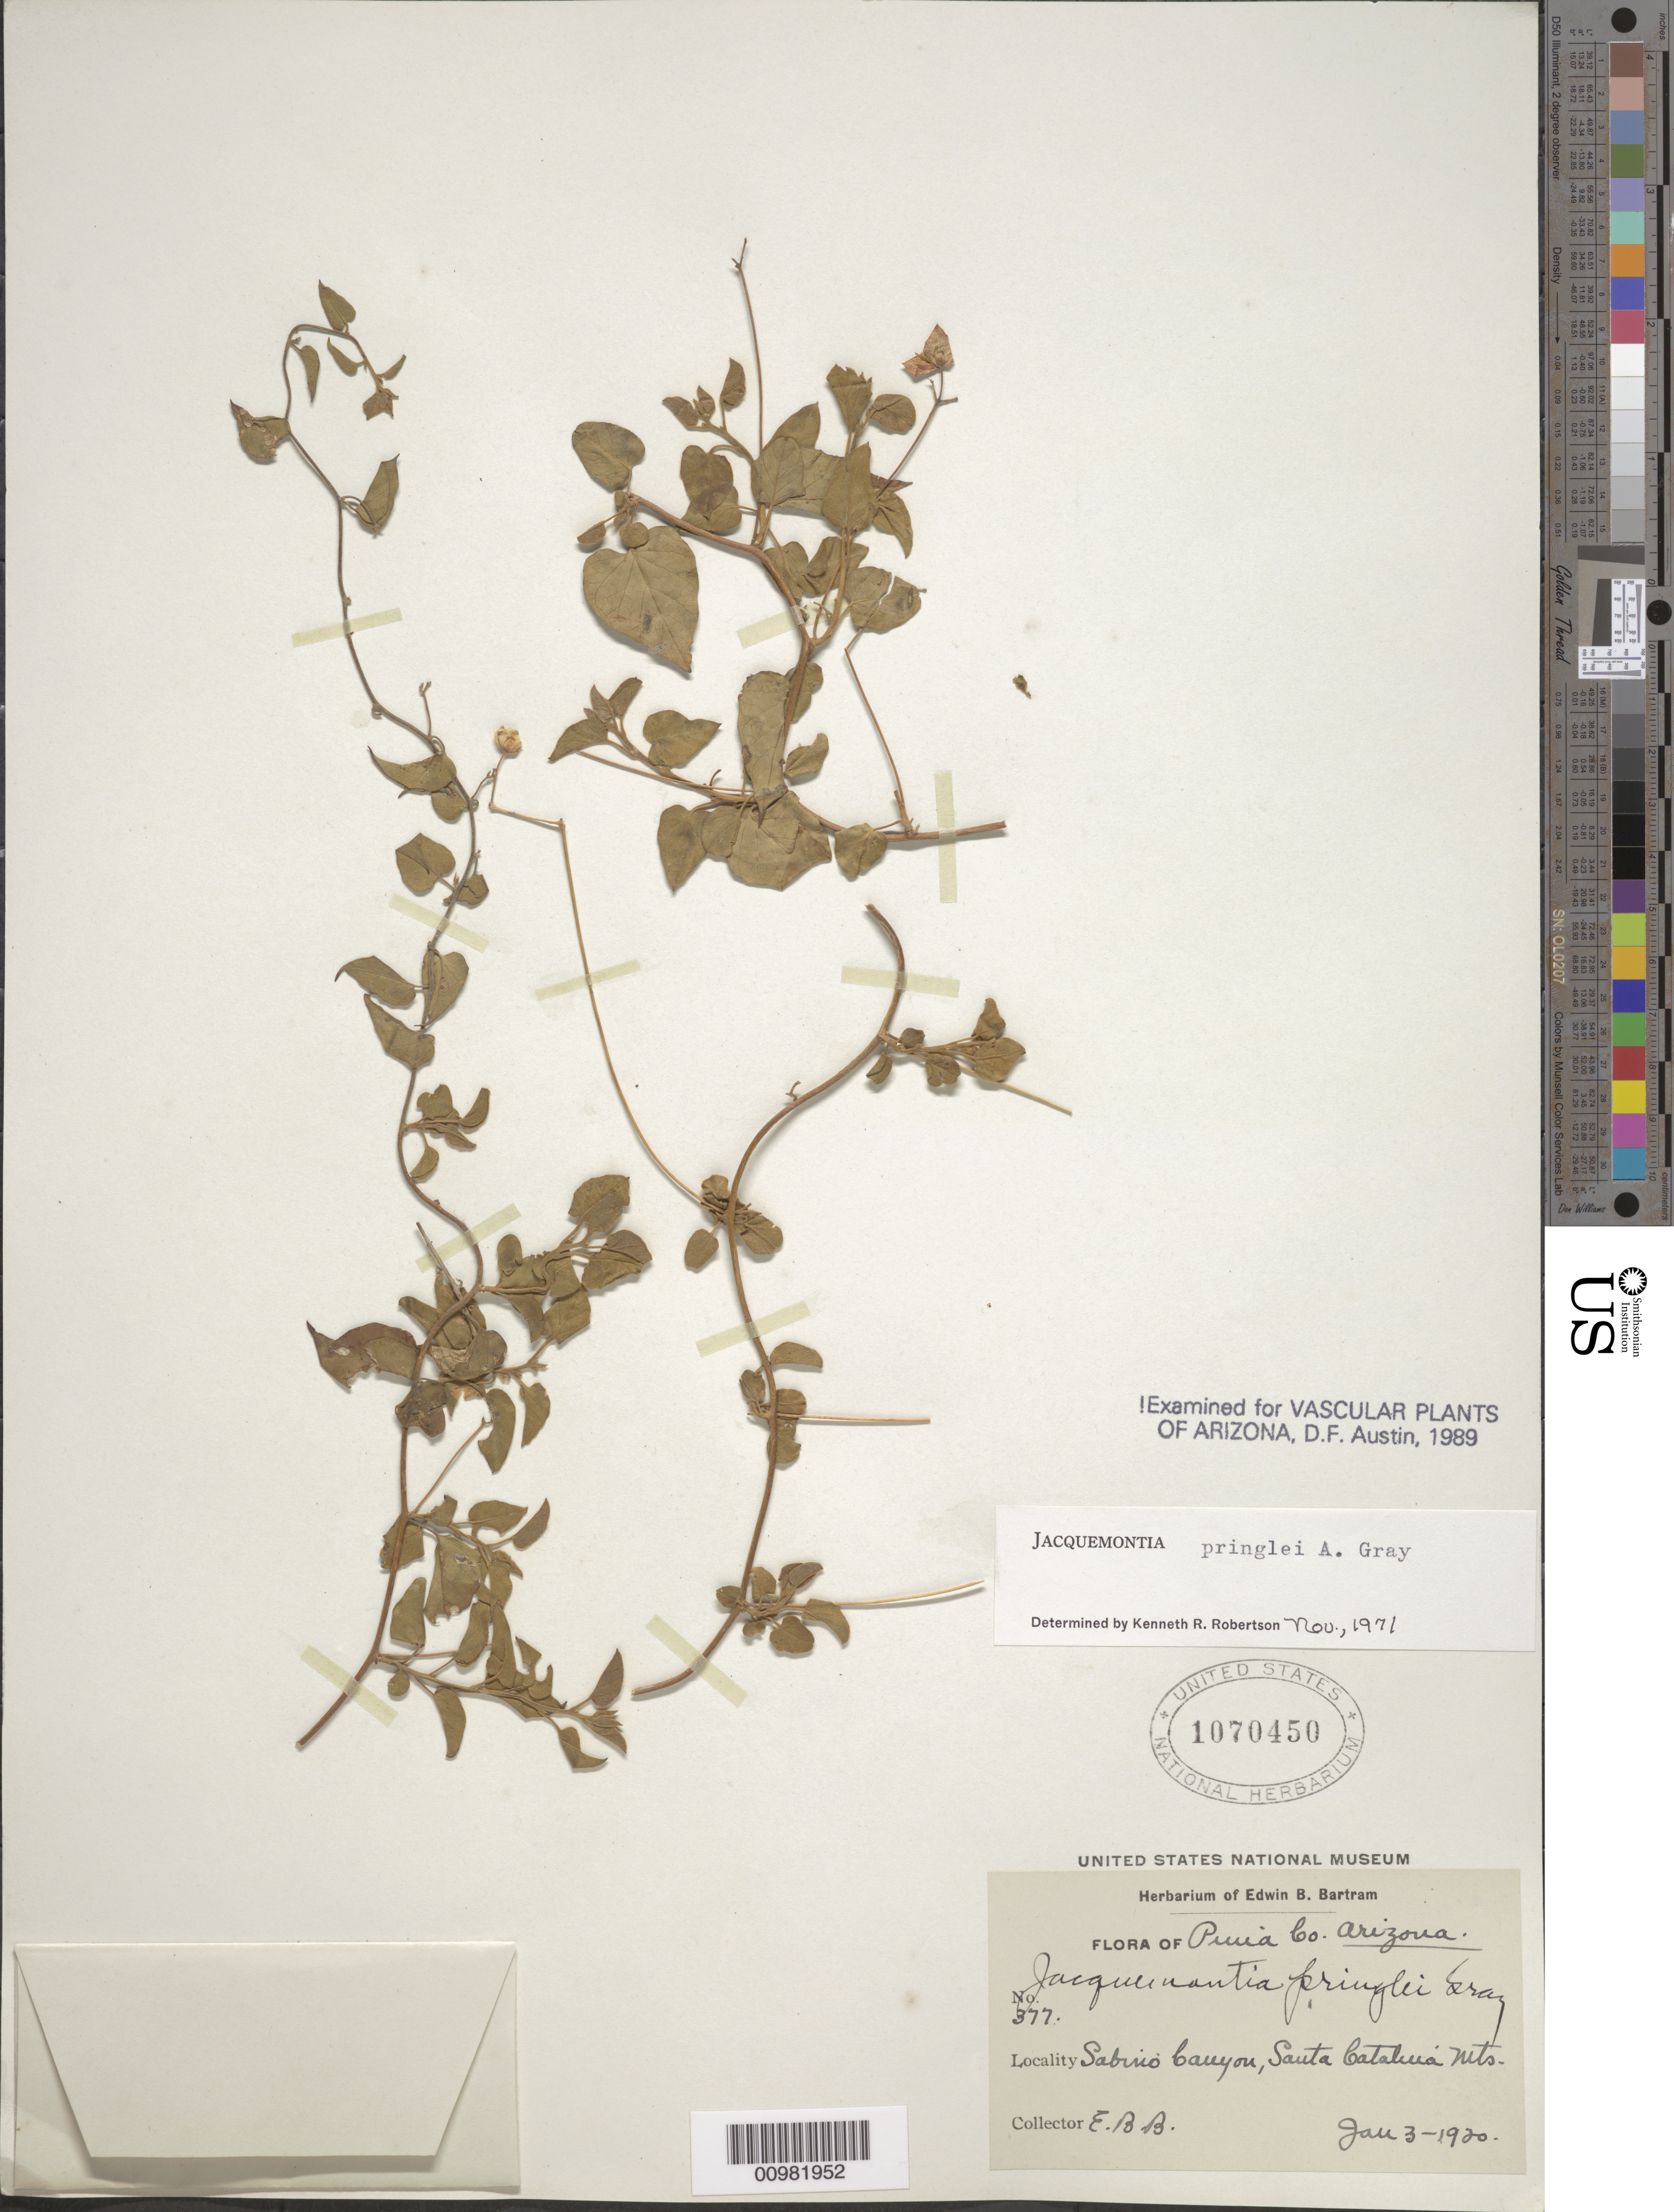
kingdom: Plantae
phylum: Tracheophyta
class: Magnoliopsida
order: Solanales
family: Convolvulaceae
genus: Jacquemontia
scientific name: Jacquemontia pringlei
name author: A. Gray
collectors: E. B. Bartram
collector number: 377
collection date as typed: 03 Jan 1920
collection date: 1920-01-03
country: United States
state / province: Arizona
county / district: Pima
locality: Santa Catalina Mts.; Sabino Canyon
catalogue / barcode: US 1070450